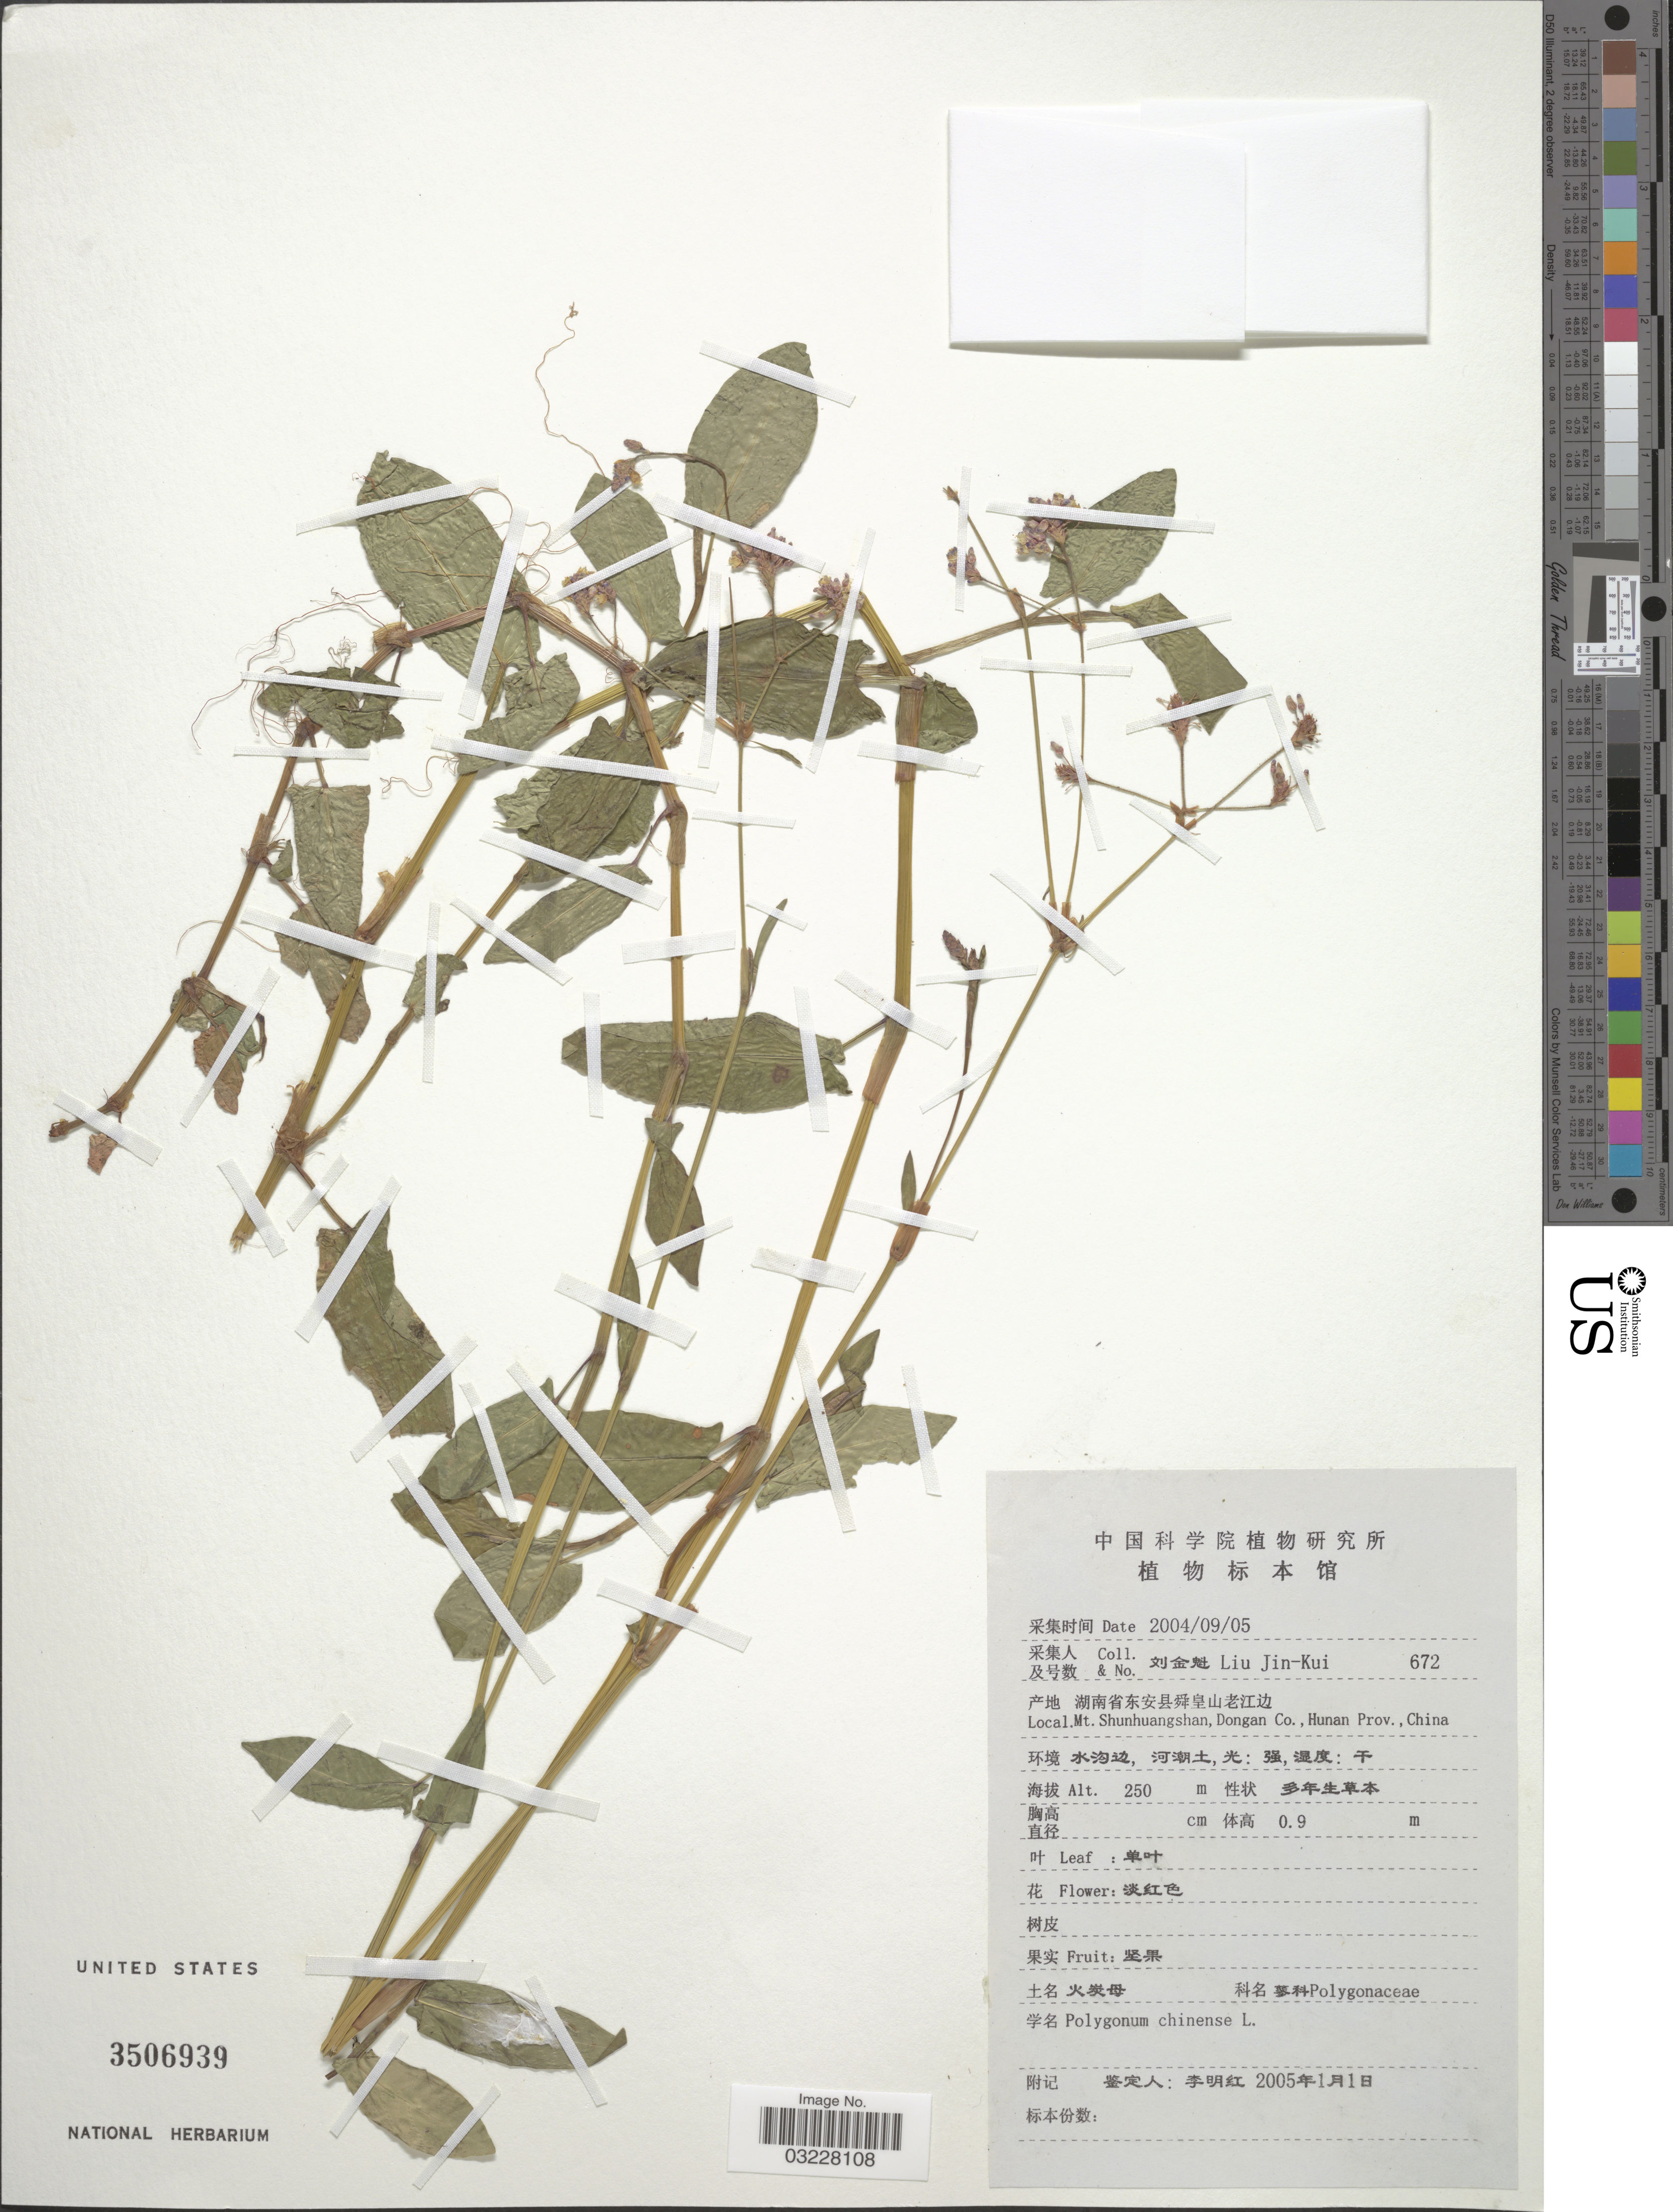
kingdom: Plantae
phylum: Tracheophyta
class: Magnoliopsida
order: Caryophyllales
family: Polygonaceae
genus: Polygonum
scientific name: Polygonum chinense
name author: L.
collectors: Liu Jin-Kui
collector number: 672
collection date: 2004-09-05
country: China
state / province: Hunan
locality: Mt. Shunhuangshan, Dongan Co.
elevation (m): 250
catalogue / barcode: US 3506939